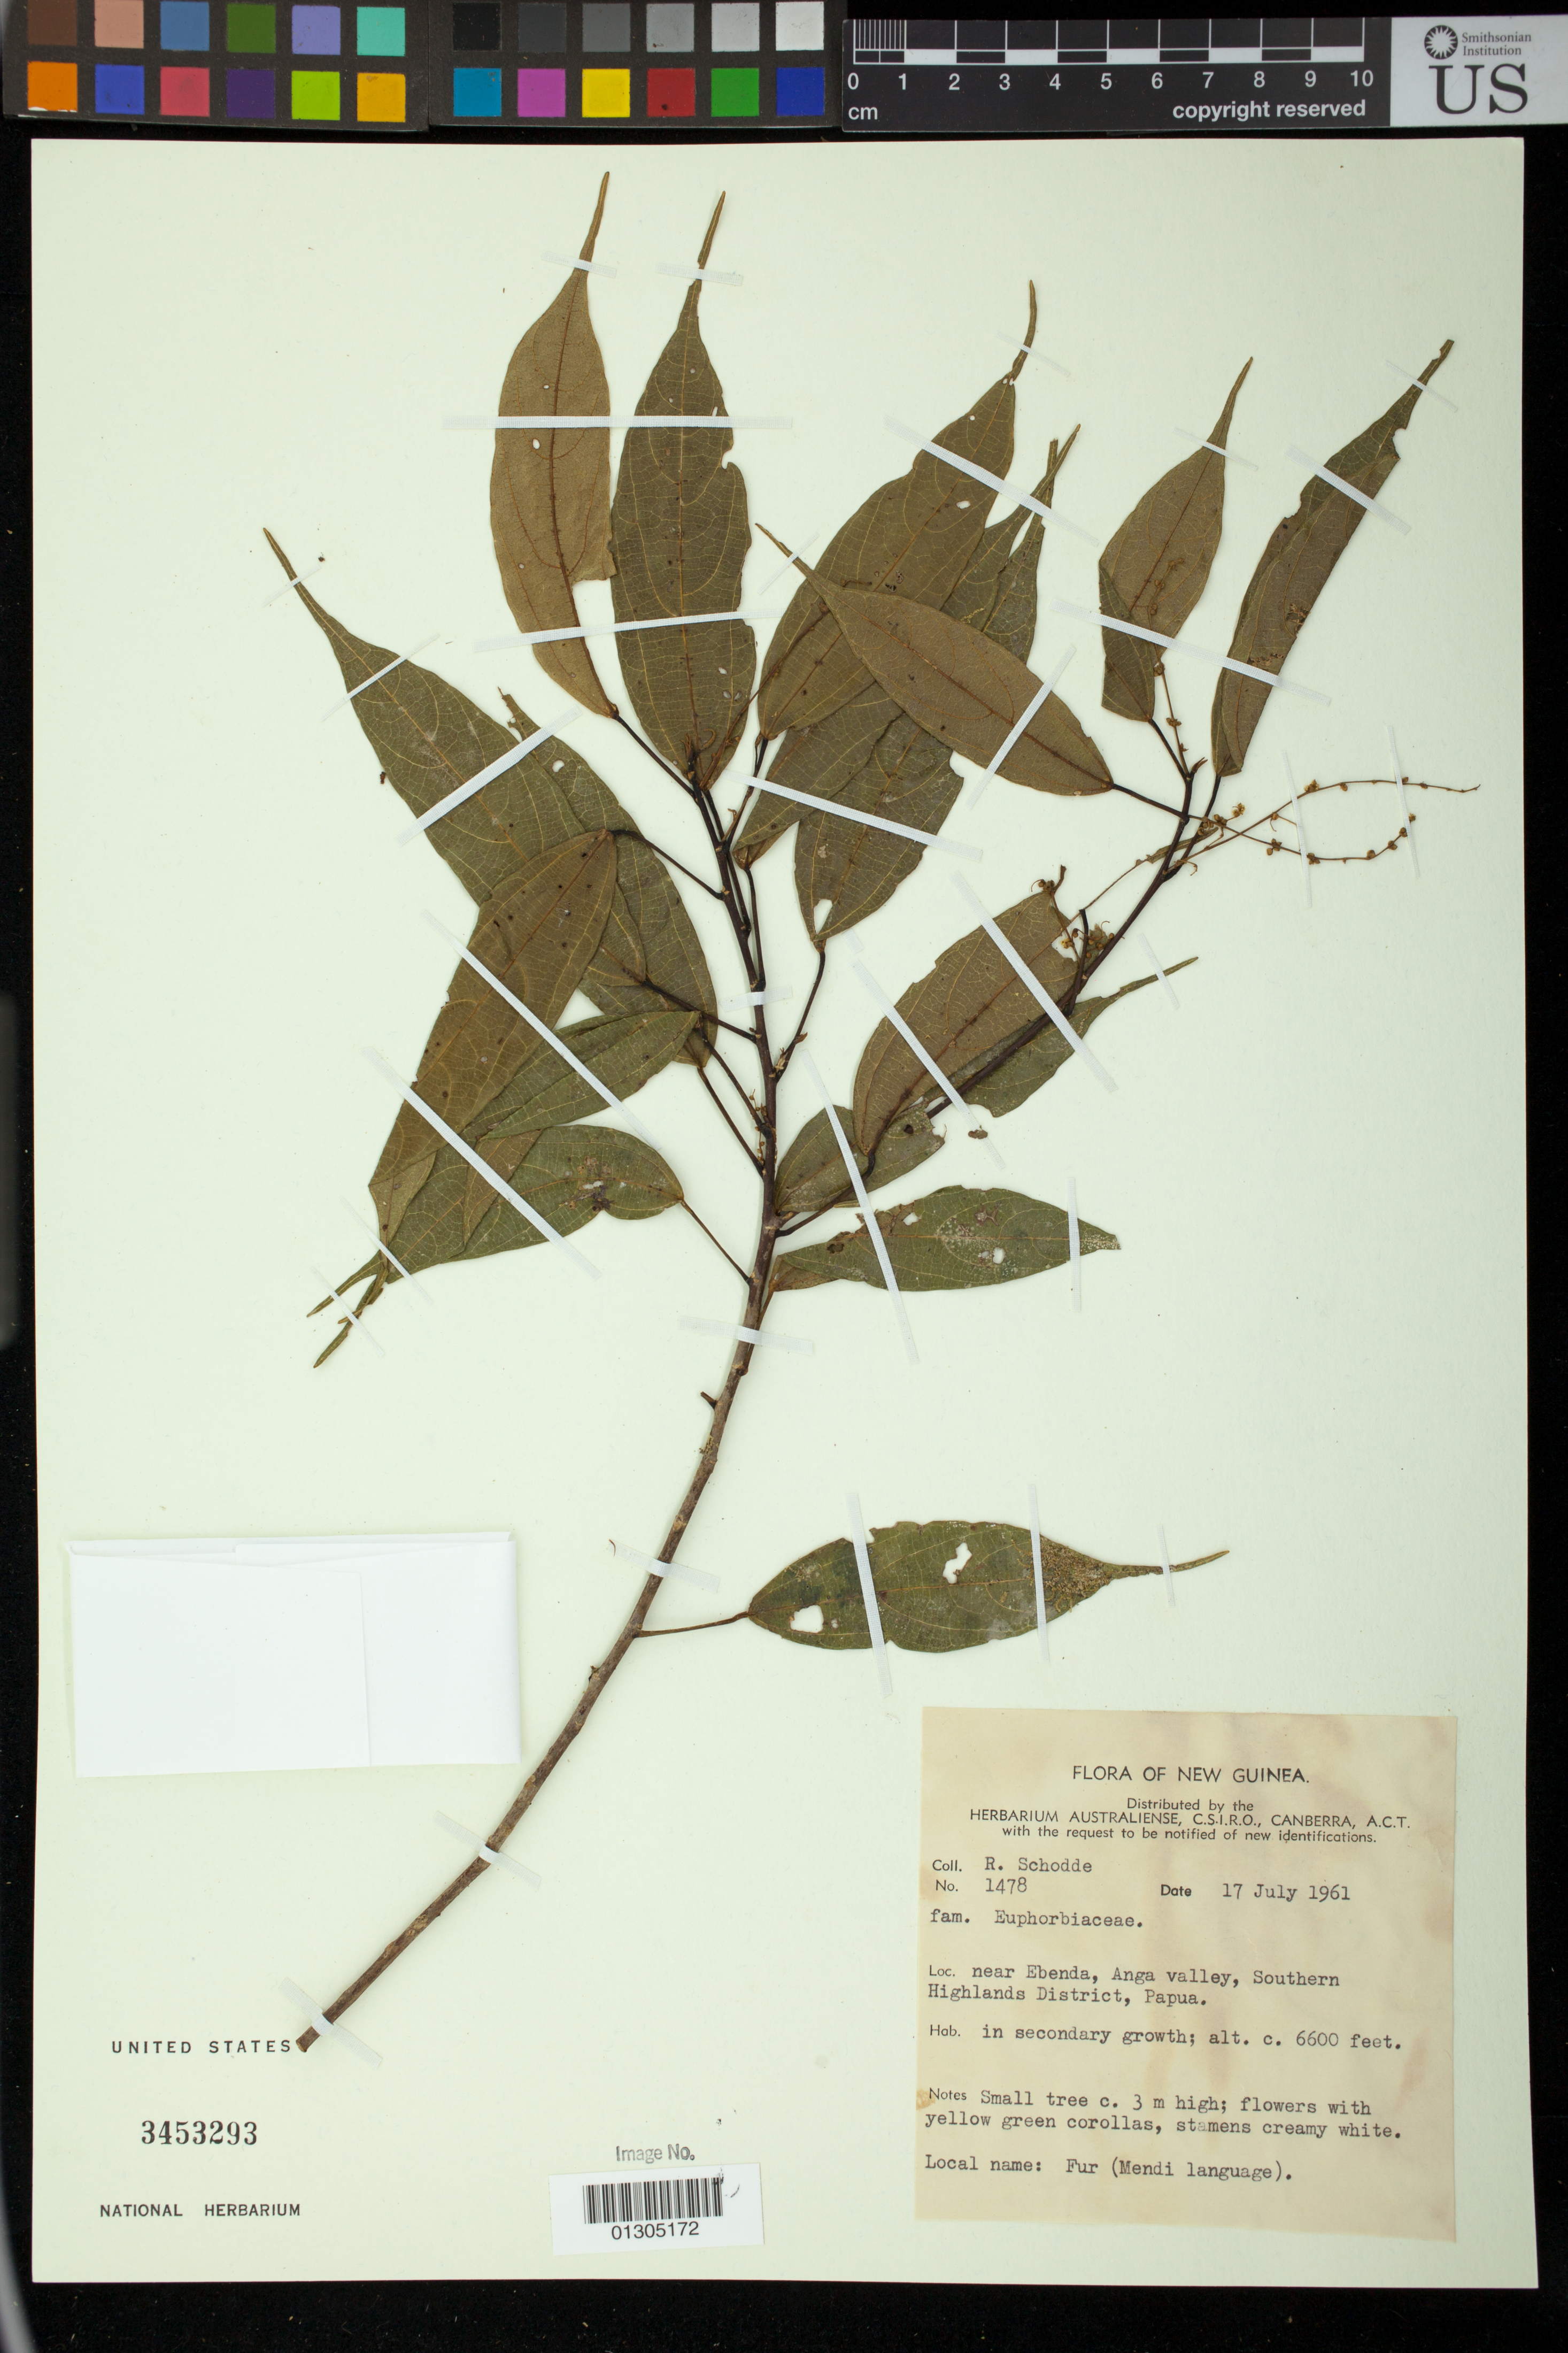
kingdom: Plantae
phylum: Tracheophyta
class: Magnoliopsida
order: Malpighiales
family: Euphorbiaceae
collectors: R. Schodde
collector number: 1478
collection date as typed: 17 Jul 1961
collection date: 1961-07-17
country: Papua New Guinea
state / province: Southern Highlands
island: New Guinea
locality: Near Ebenda, Anga Valley.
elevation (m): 2012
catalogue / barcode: US 3453293